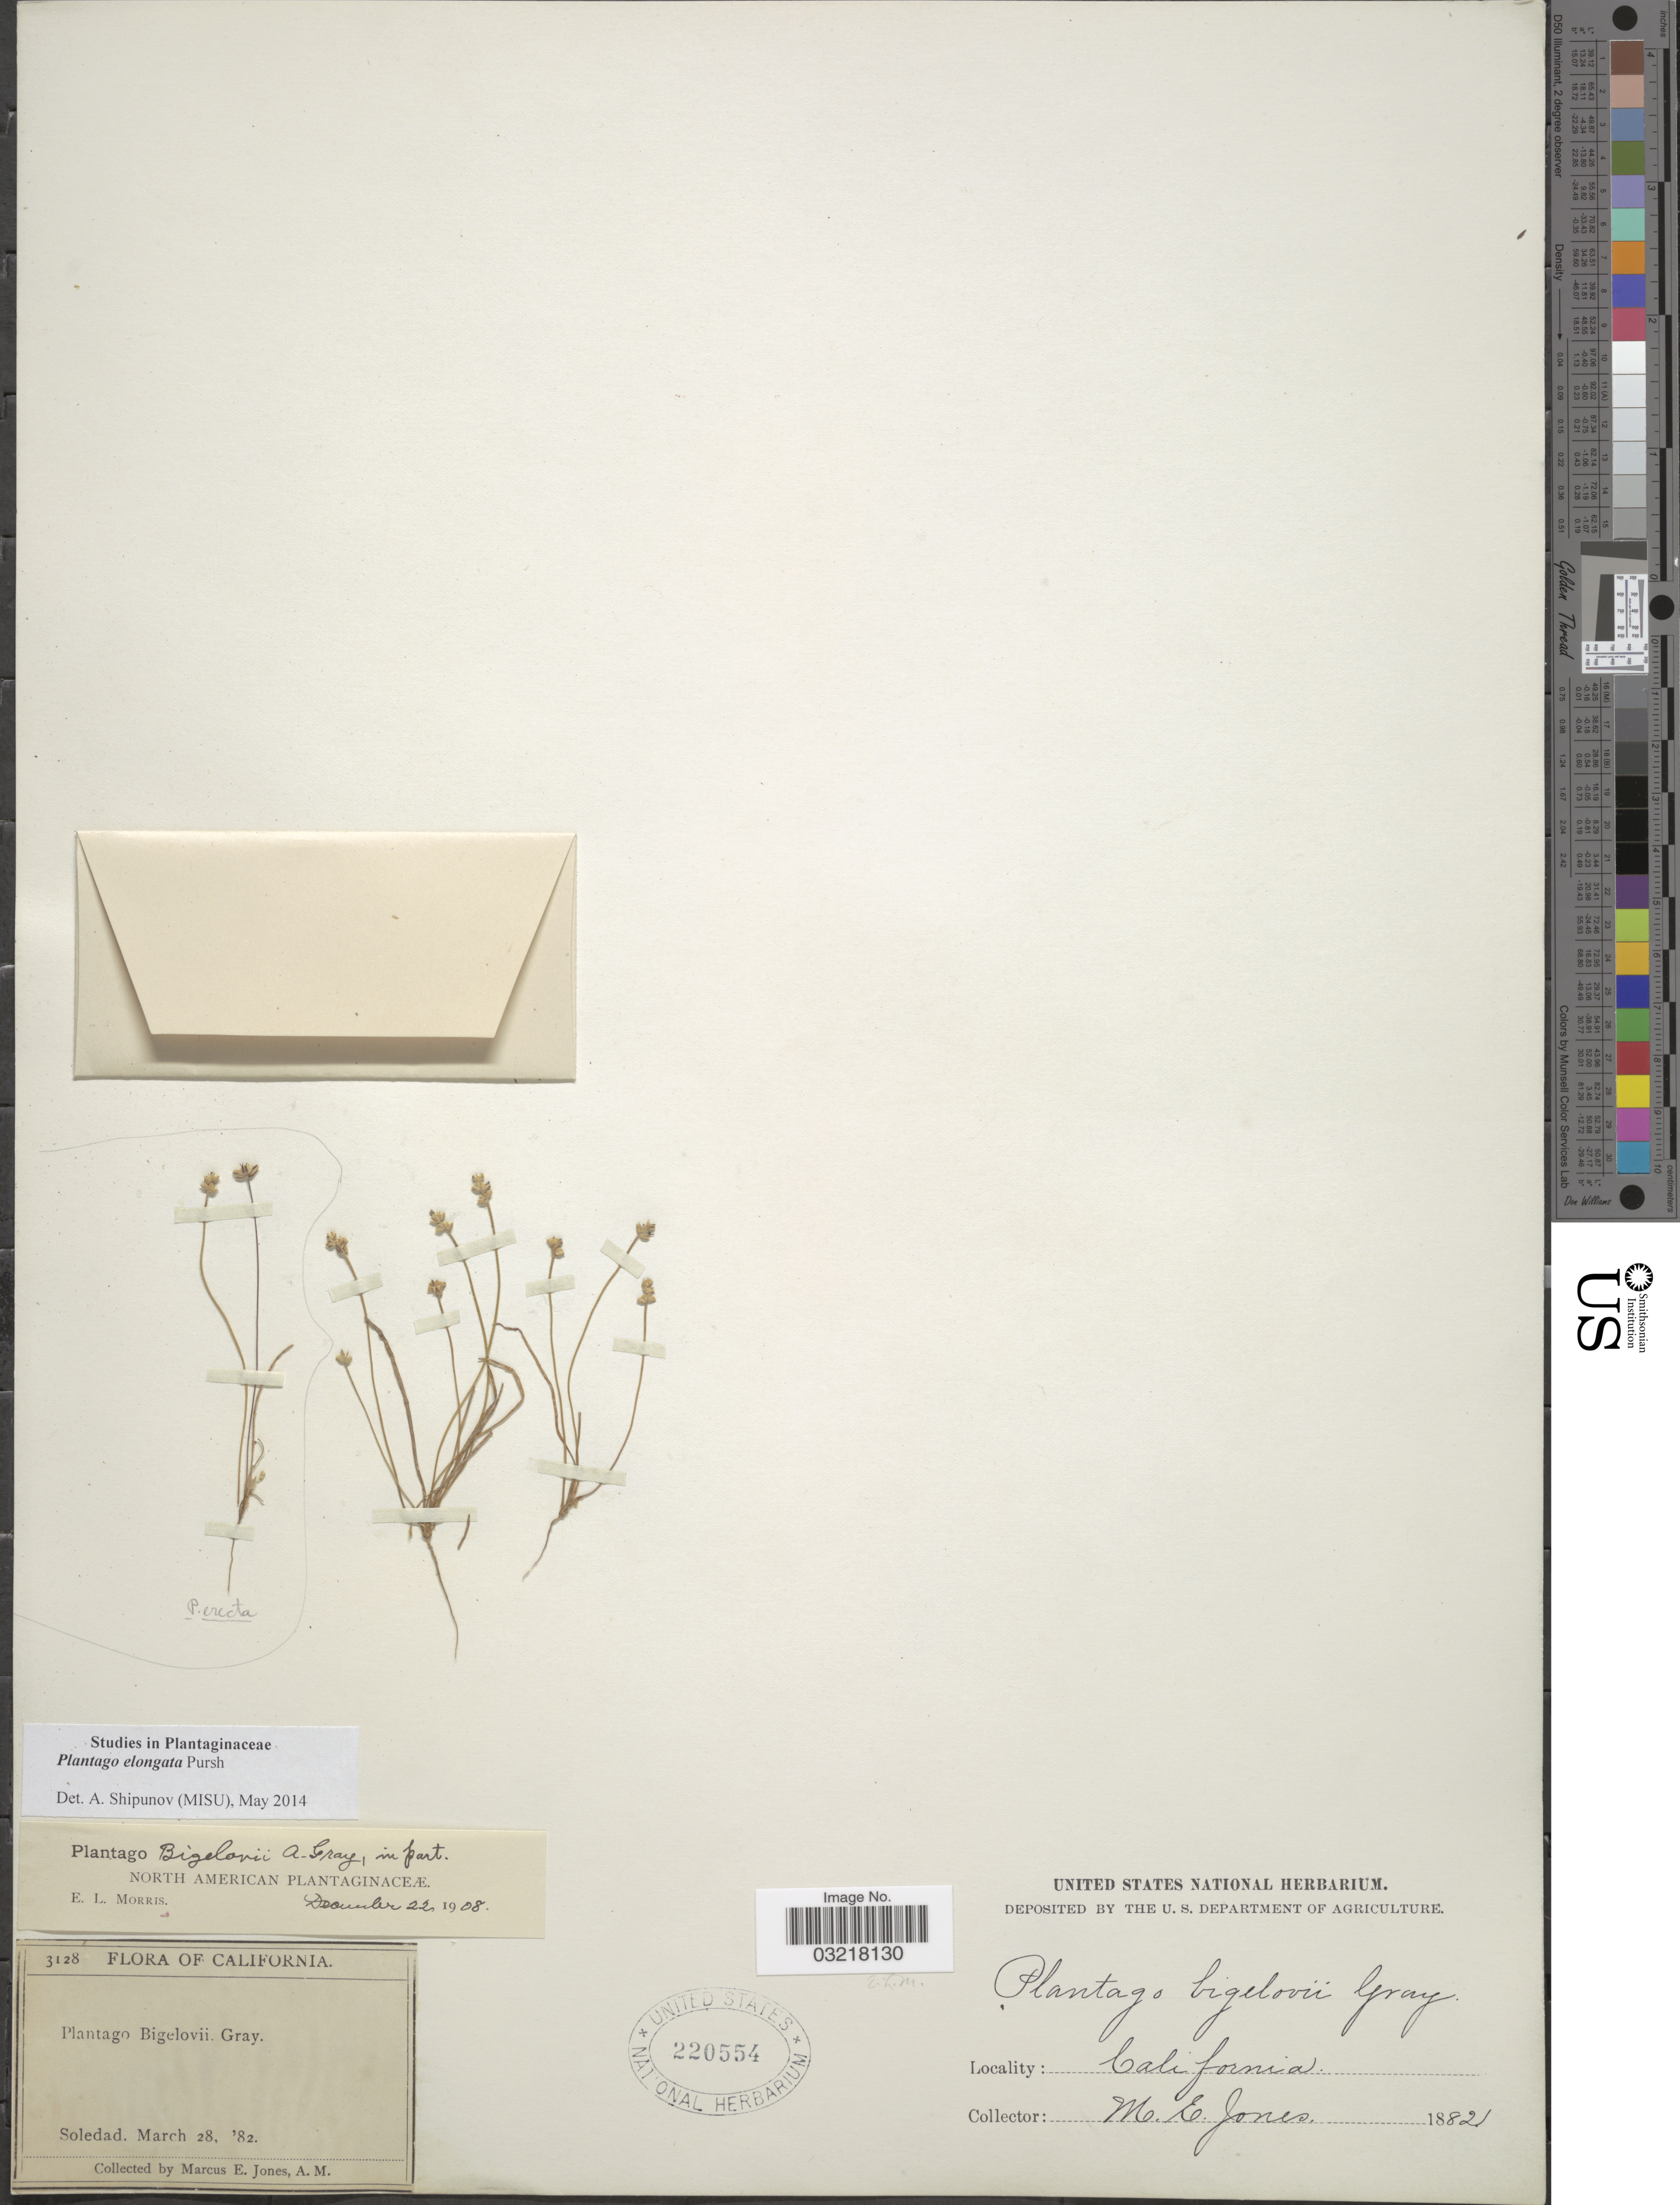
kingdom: Plantae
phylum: Tracheophyta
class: Magnoliopsida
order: Lamiales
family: Plantaginaceae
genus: Plantago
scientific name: Plantago elongata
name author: Pursh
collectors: M. E. Jones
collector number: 3128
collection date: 1882-03-28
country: United States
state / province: California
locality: Soledad.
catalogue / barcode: US 220554